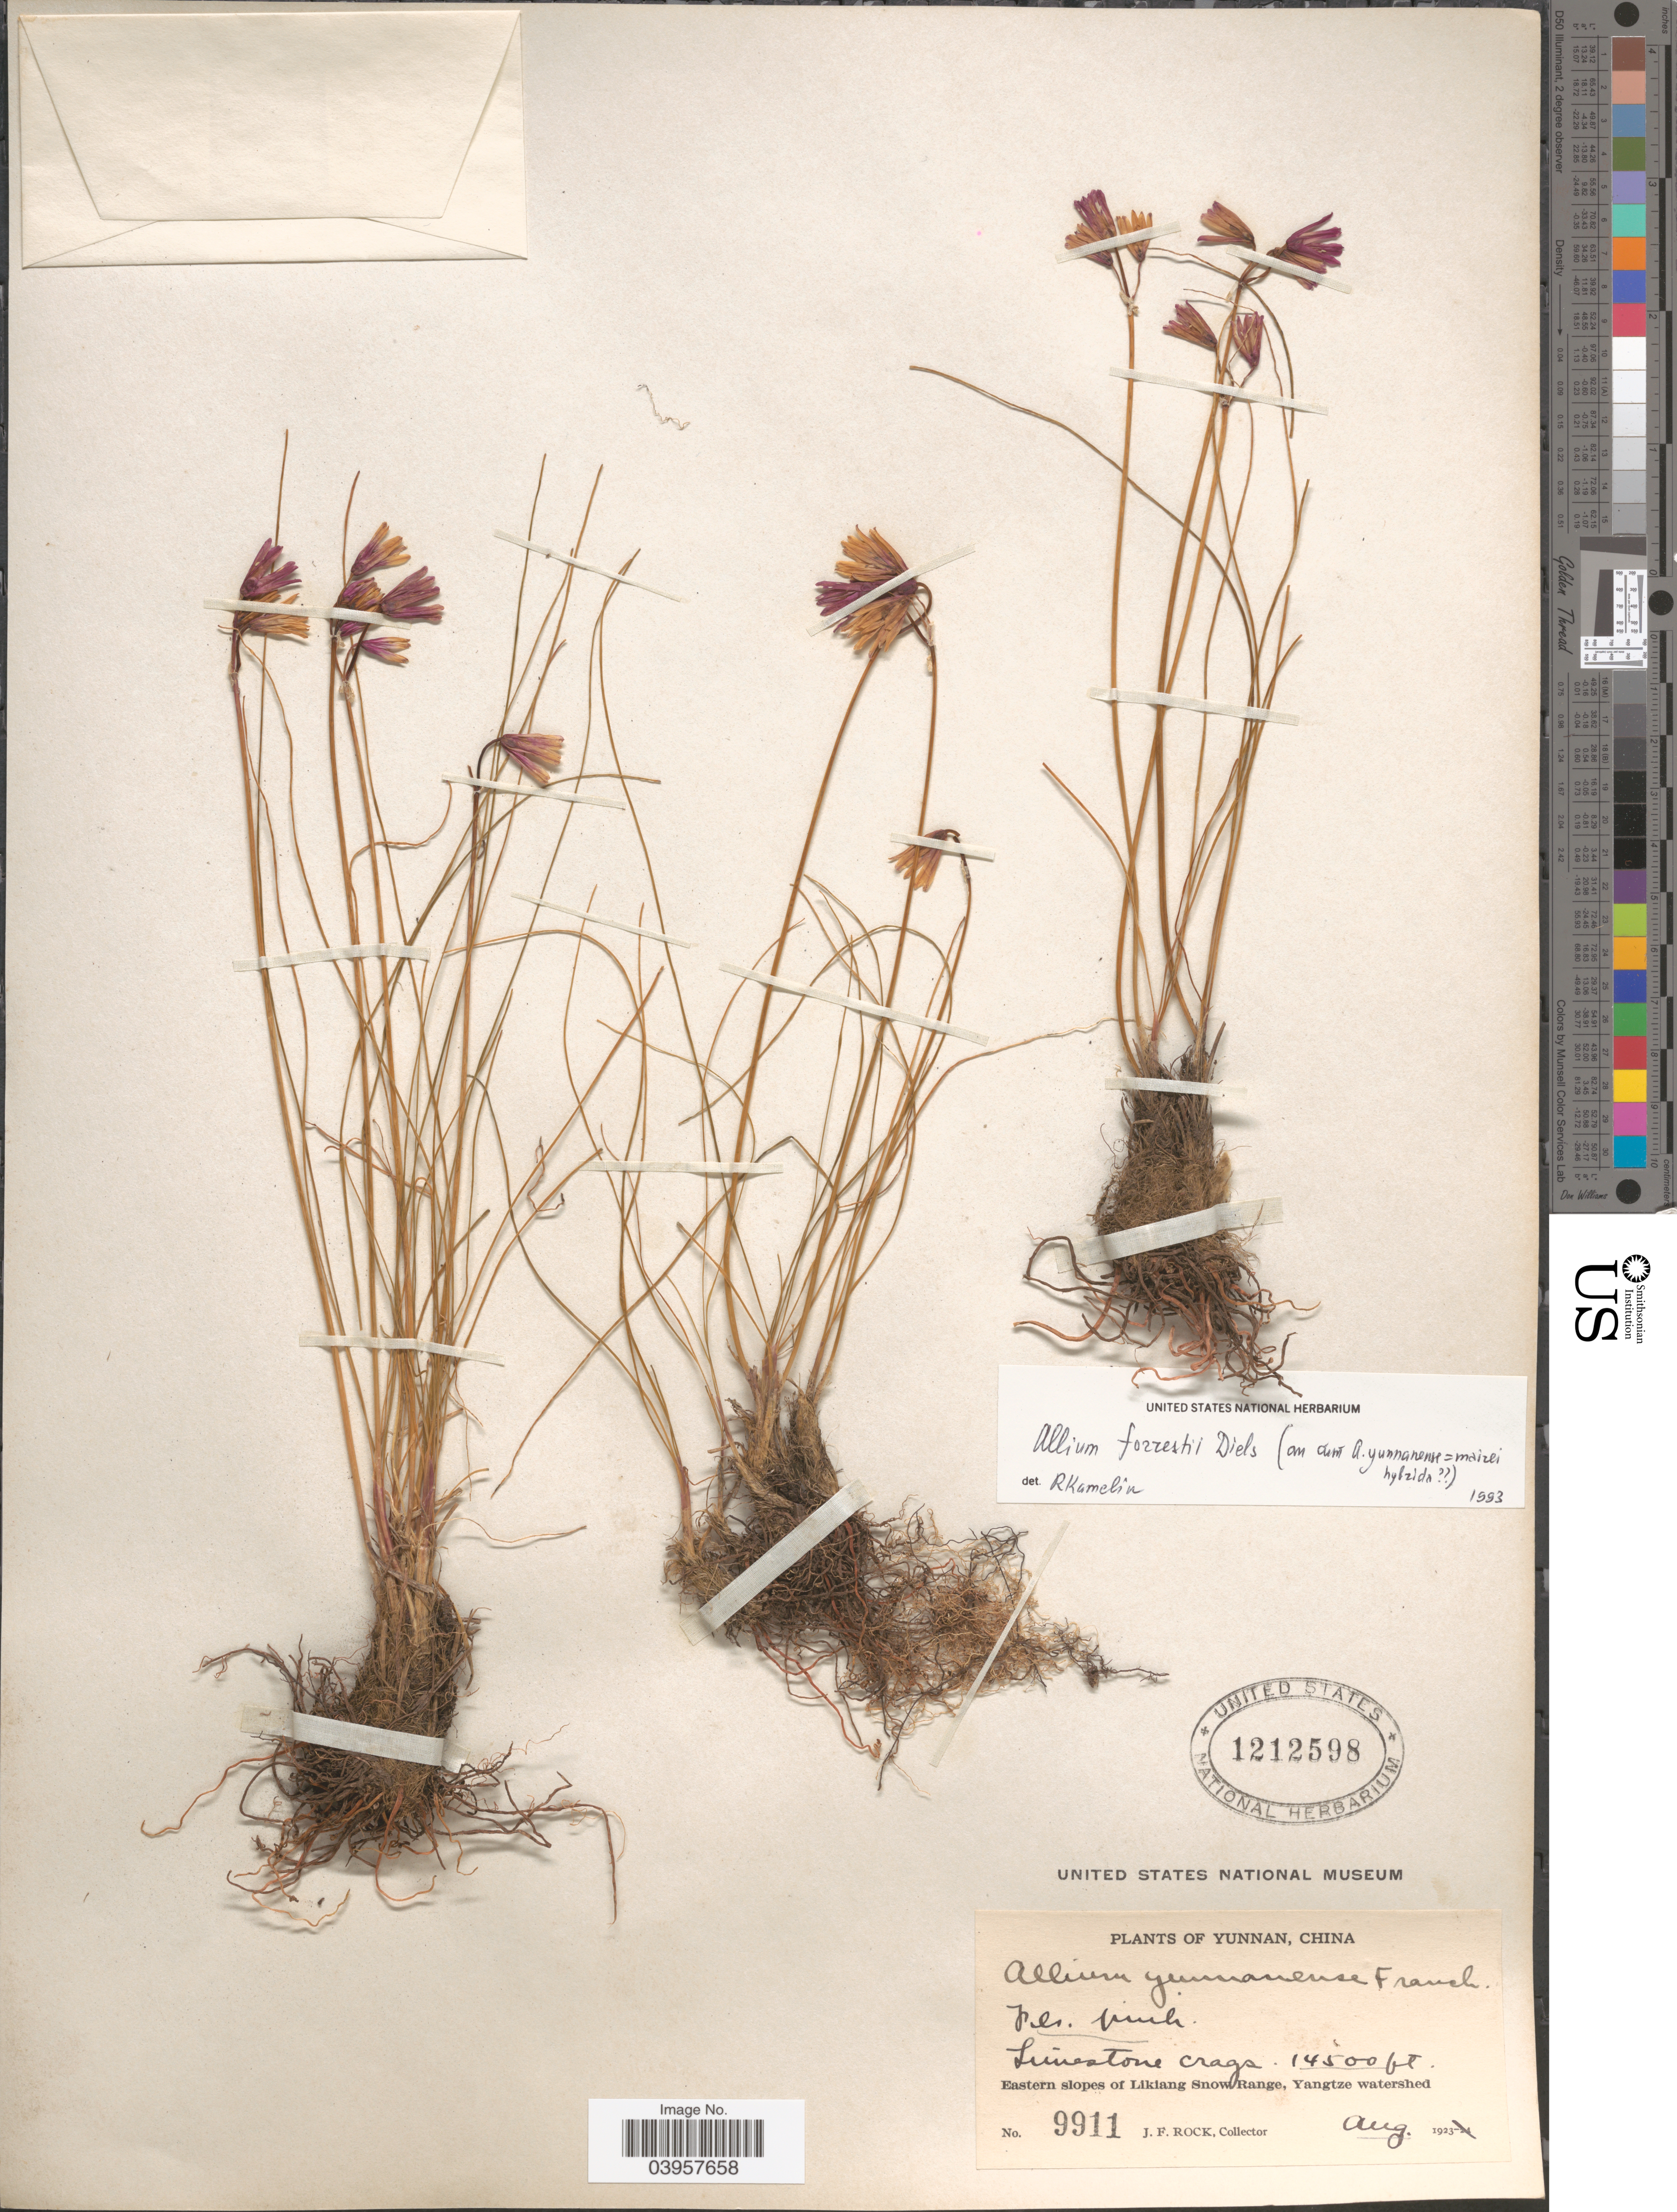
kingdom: Plantae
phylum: Tracheophyta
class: Liliopsida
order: Asparagales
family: Amaryllidaceae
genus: Allium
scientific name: Allium forrestii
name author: Diels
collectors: J. Rock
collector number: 9911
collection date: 1923-08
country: China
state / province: Yunnan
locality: Eastern slopes of Likiang Snow Range, Yangtze watershed.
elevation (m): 4420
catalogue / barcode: US 1212598